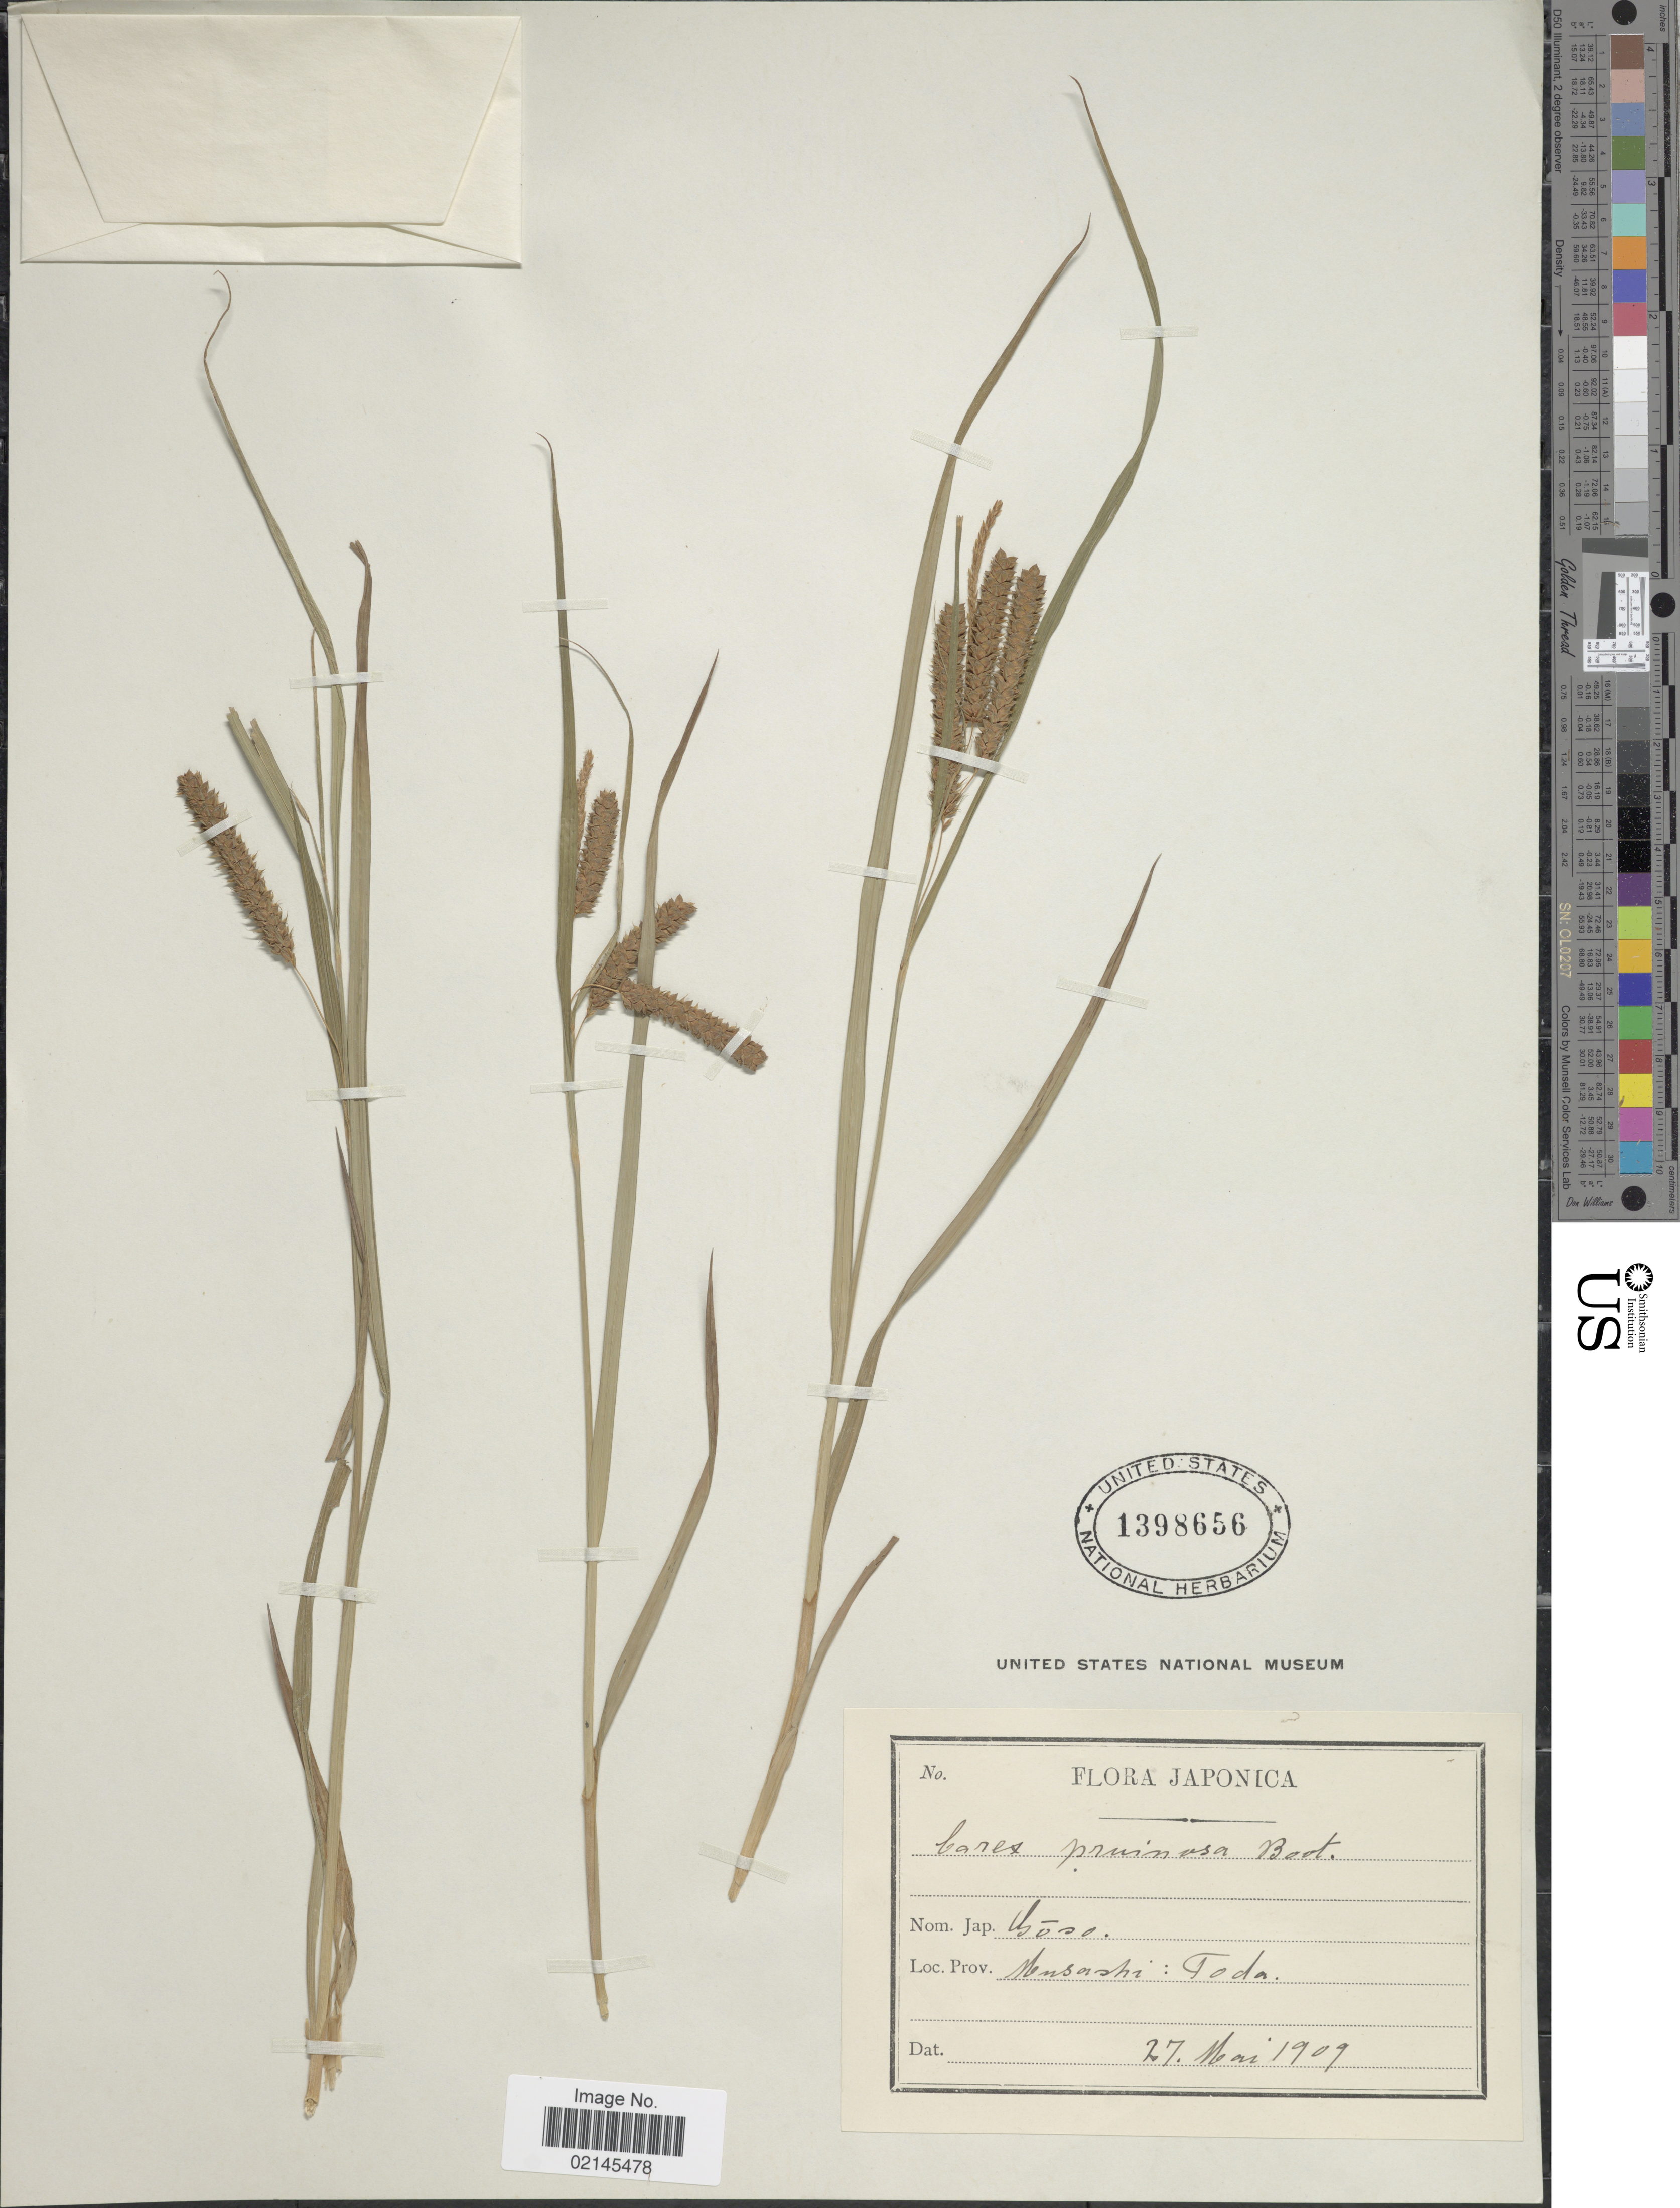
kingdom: Plantae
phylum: Tracheophyta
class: Liliopsida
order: Poales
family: Cyperaceae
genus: Carex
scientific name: Carex pruinosa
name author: Boott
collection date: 1909-05-27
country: Japan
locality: Musashi, Toda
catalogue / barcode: US 1398656